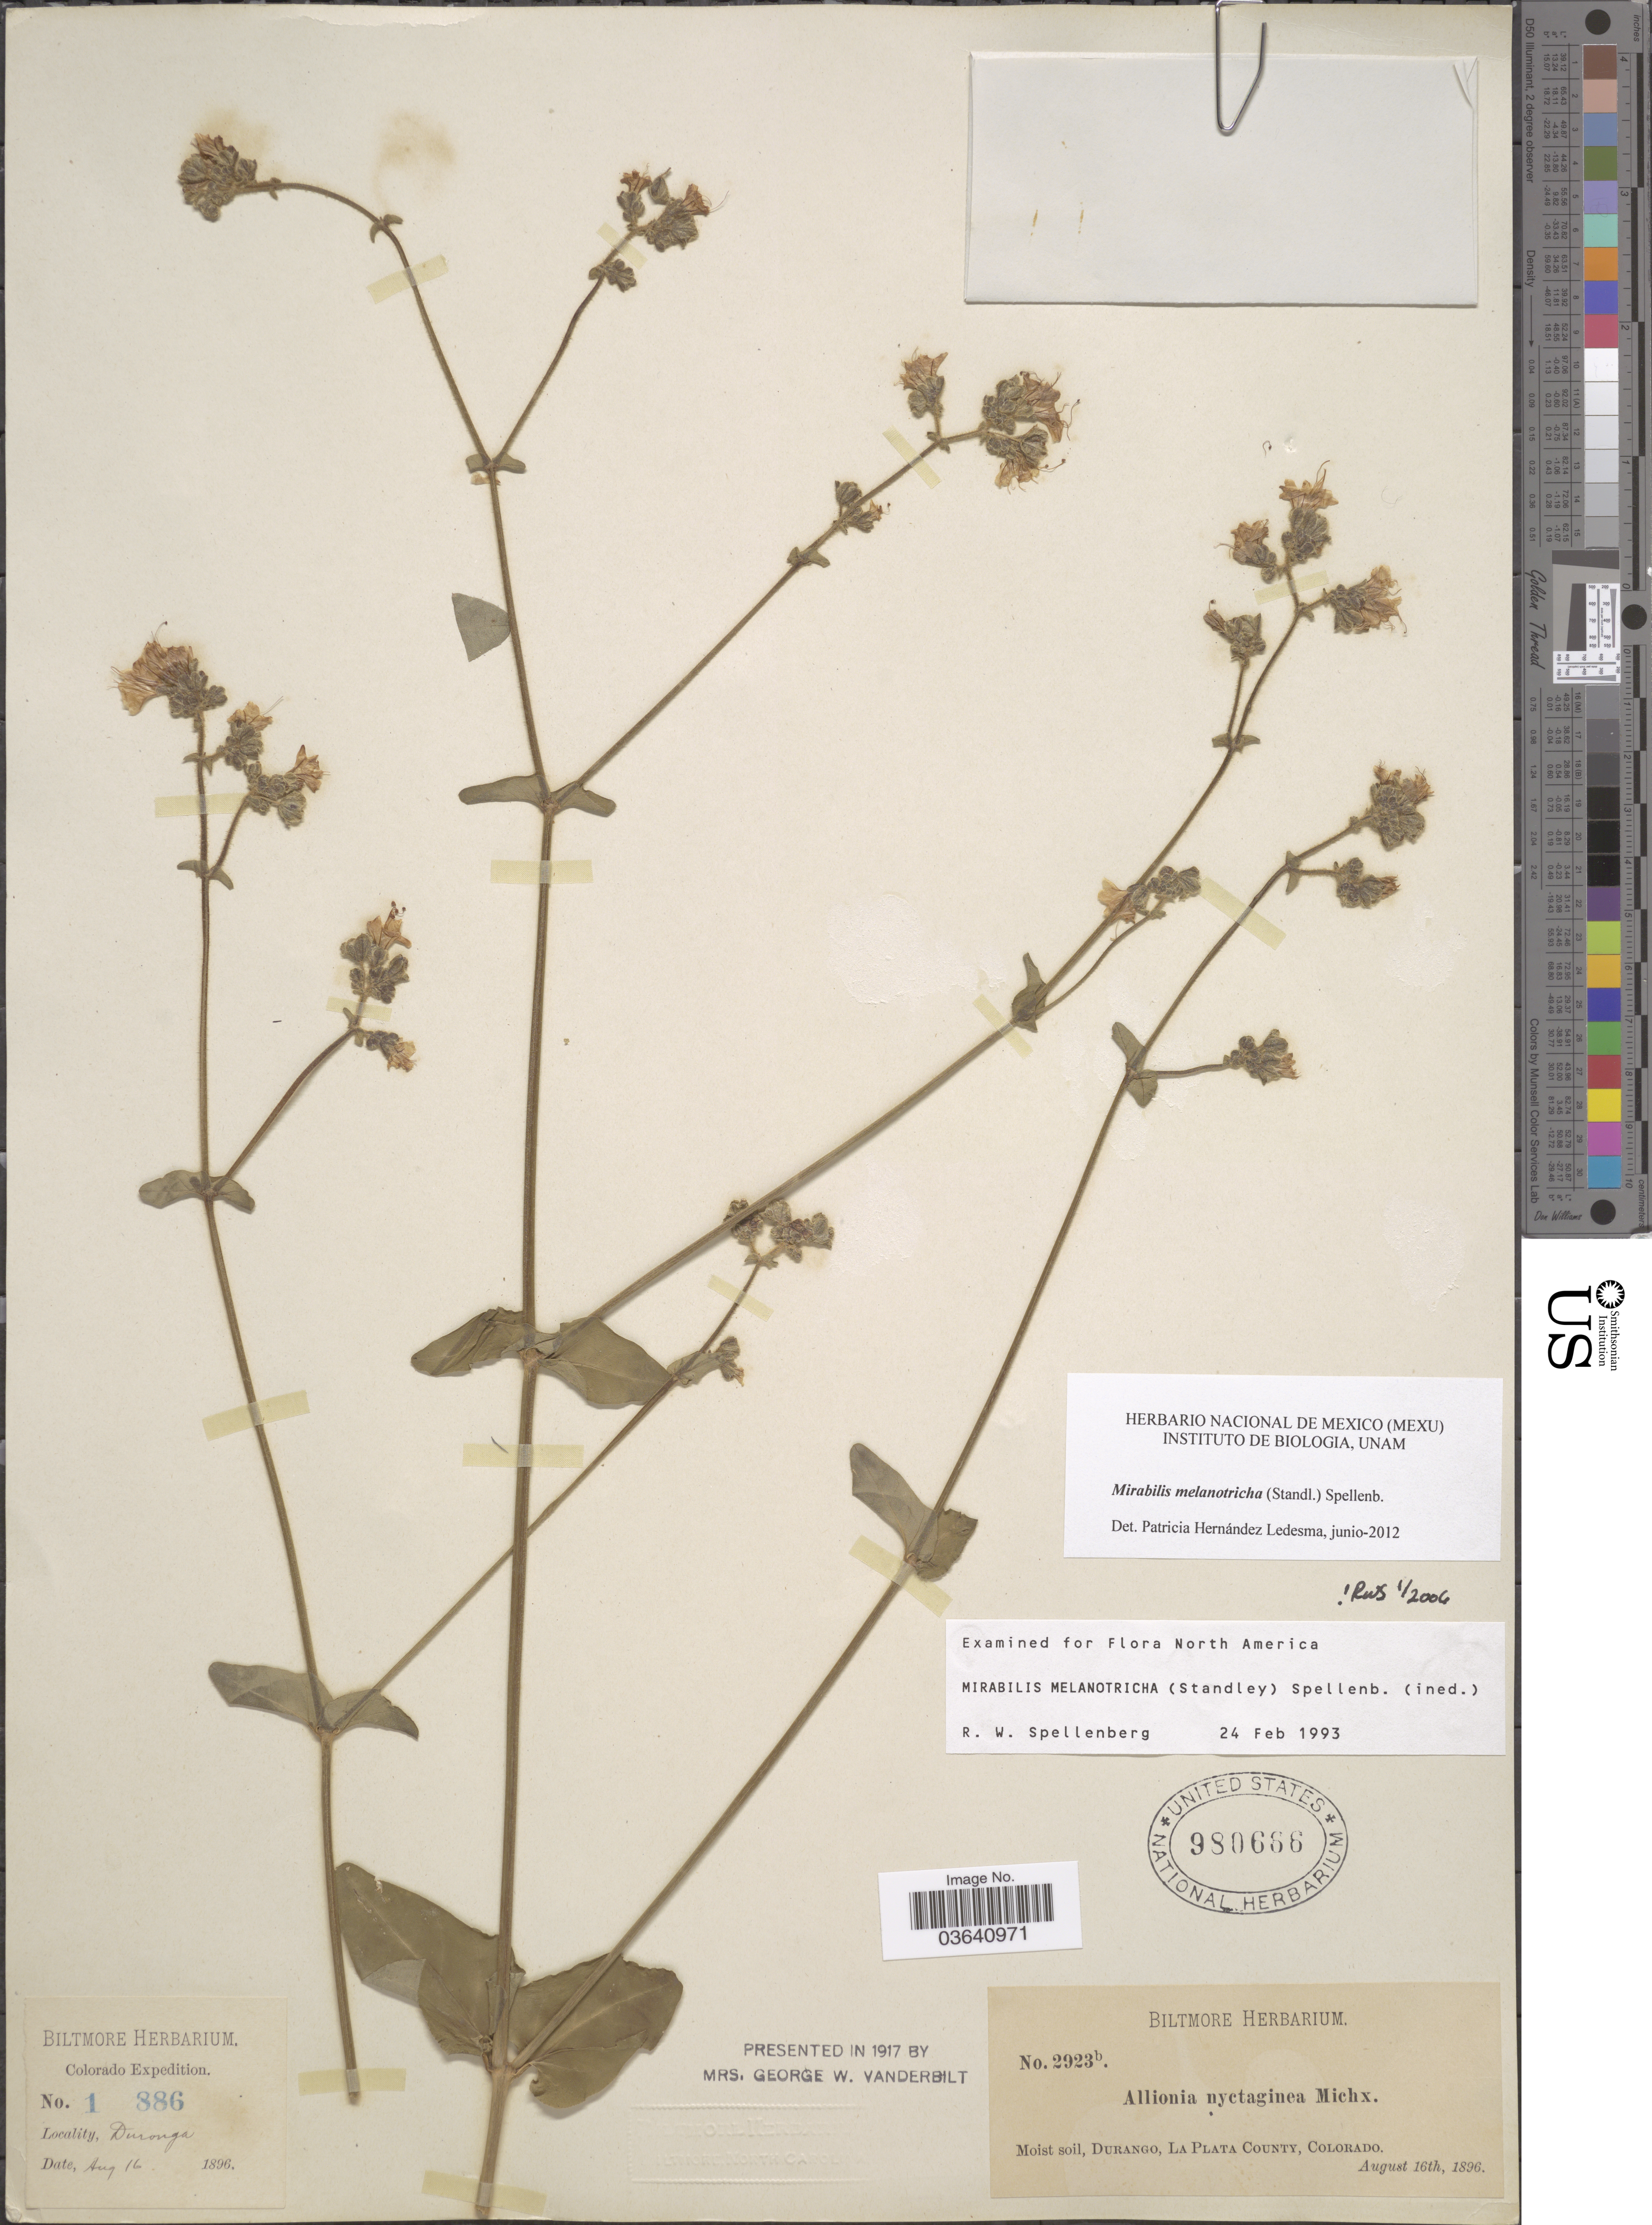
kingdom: Plantae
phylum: Tracheophyta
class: Magnoliopsida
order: Caryophyllales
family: Nyctaginaceae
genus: Mirabilis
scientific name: Mirabilis melanotricha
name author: (Standl.) Spellenb.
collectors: ex herb. Biltmore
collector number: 1886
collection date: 1896-08-16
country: United States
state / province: Colorado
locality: Durango, La Plata County.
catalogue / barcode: US 980666